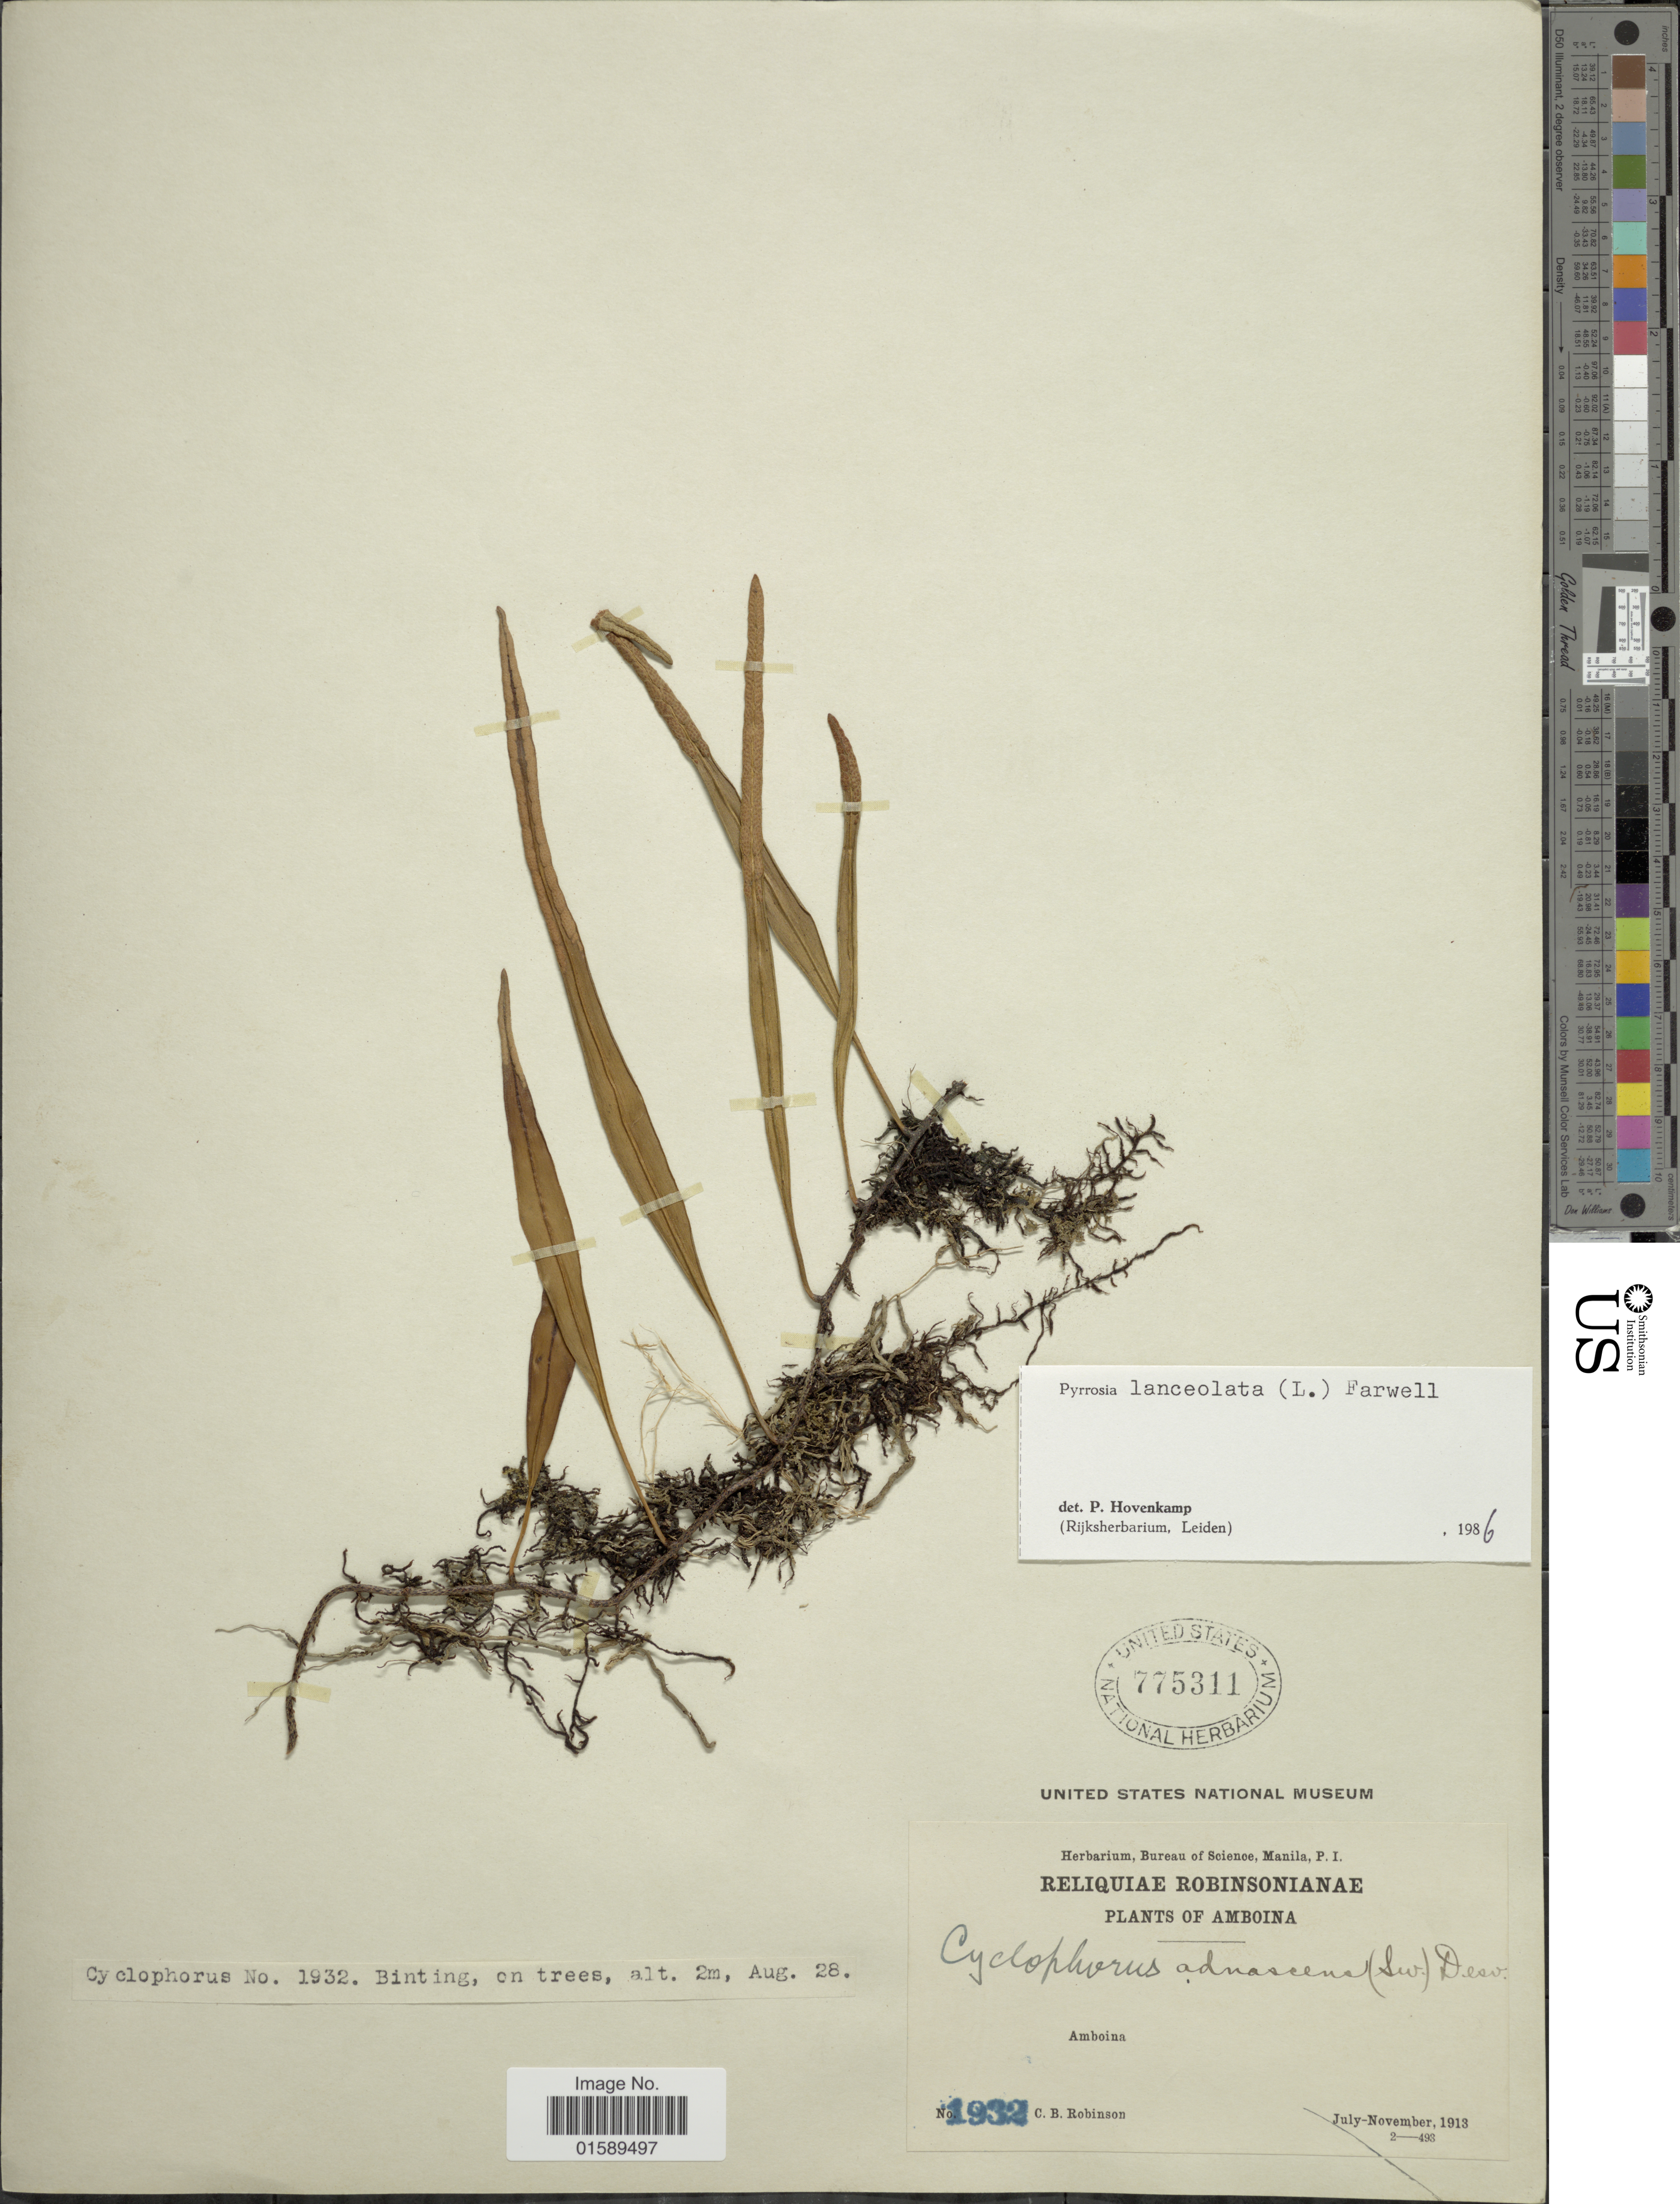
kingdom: Plantae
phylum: Tracheophyta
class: Polypodiopsida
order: Polypodiales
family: Polypodiaceae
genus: Pyrrosia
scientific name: Pyrrosia lanceolata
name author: (L.) Farw.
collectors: C. Robinson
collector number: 1932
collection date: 1913-07/1913-11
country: Indonesia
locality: Amboina.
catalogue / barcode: US 775311